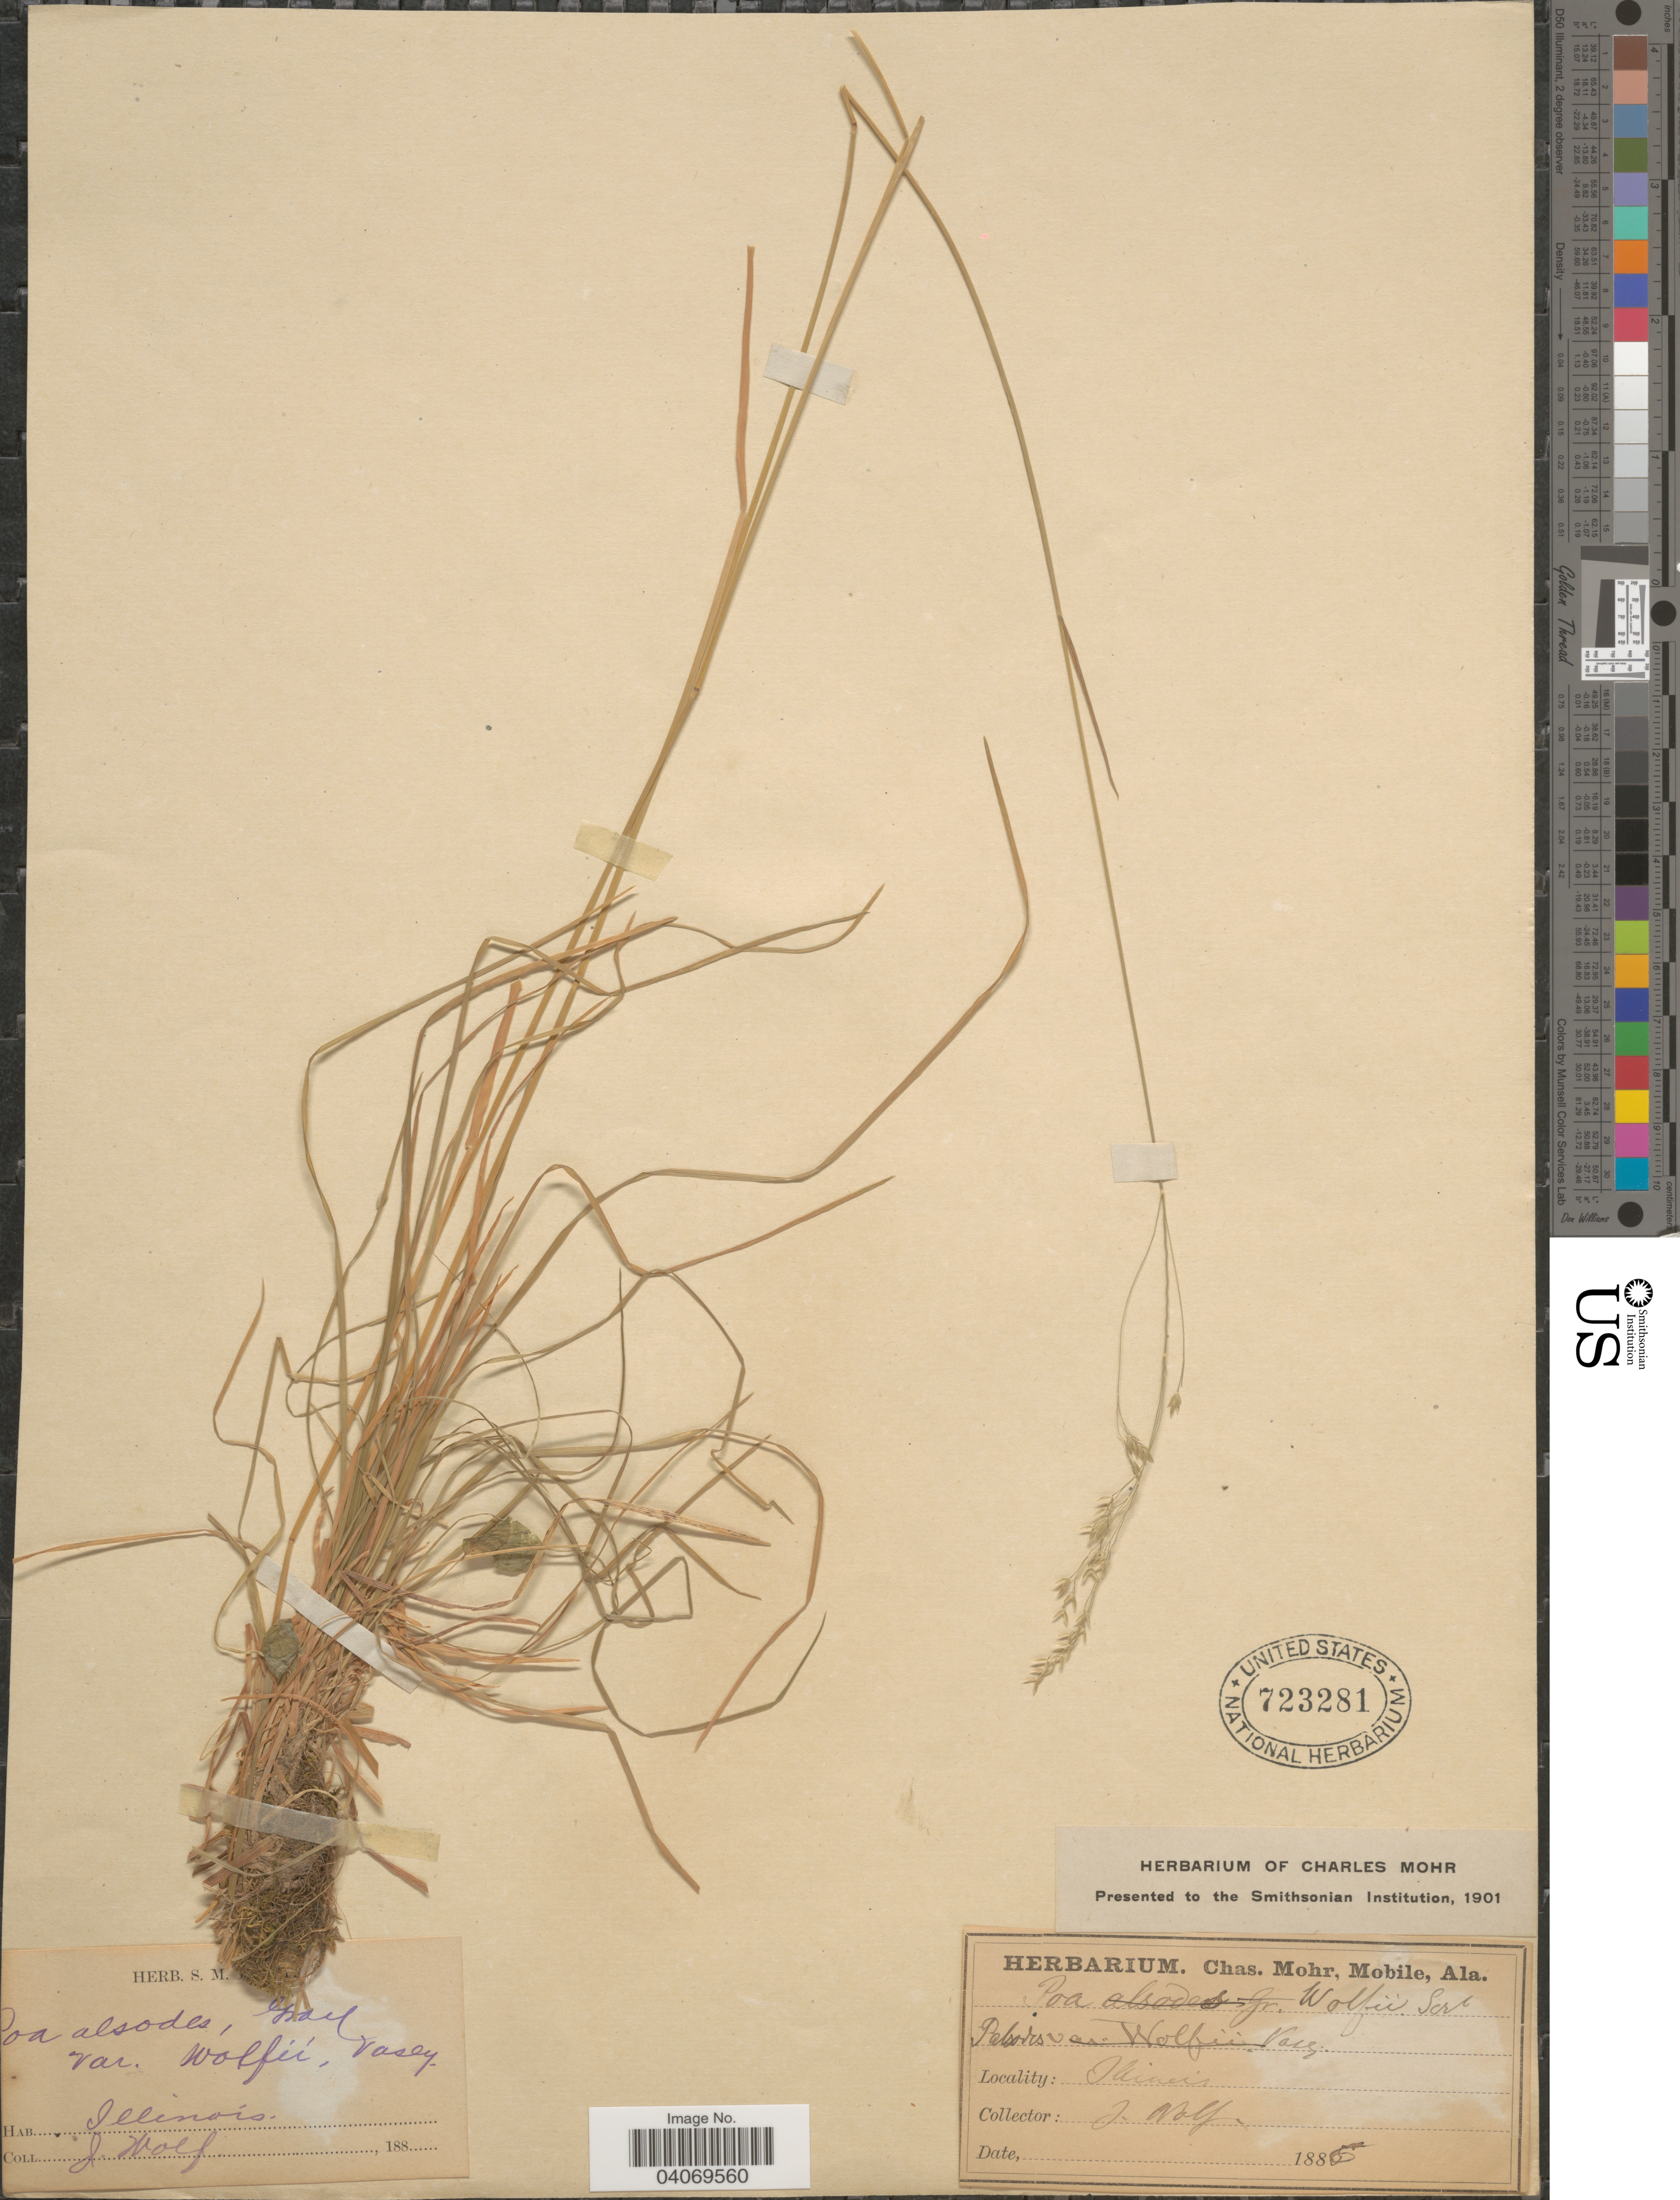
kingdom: Plantae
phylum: Tracheophyta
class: Liliopsida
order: Poales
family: Poaceae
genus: Poa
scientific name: Poa wolfii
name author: Scribn.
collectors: J. Wolf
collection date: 1886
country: United States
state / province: Illinois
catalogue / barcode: US 723281